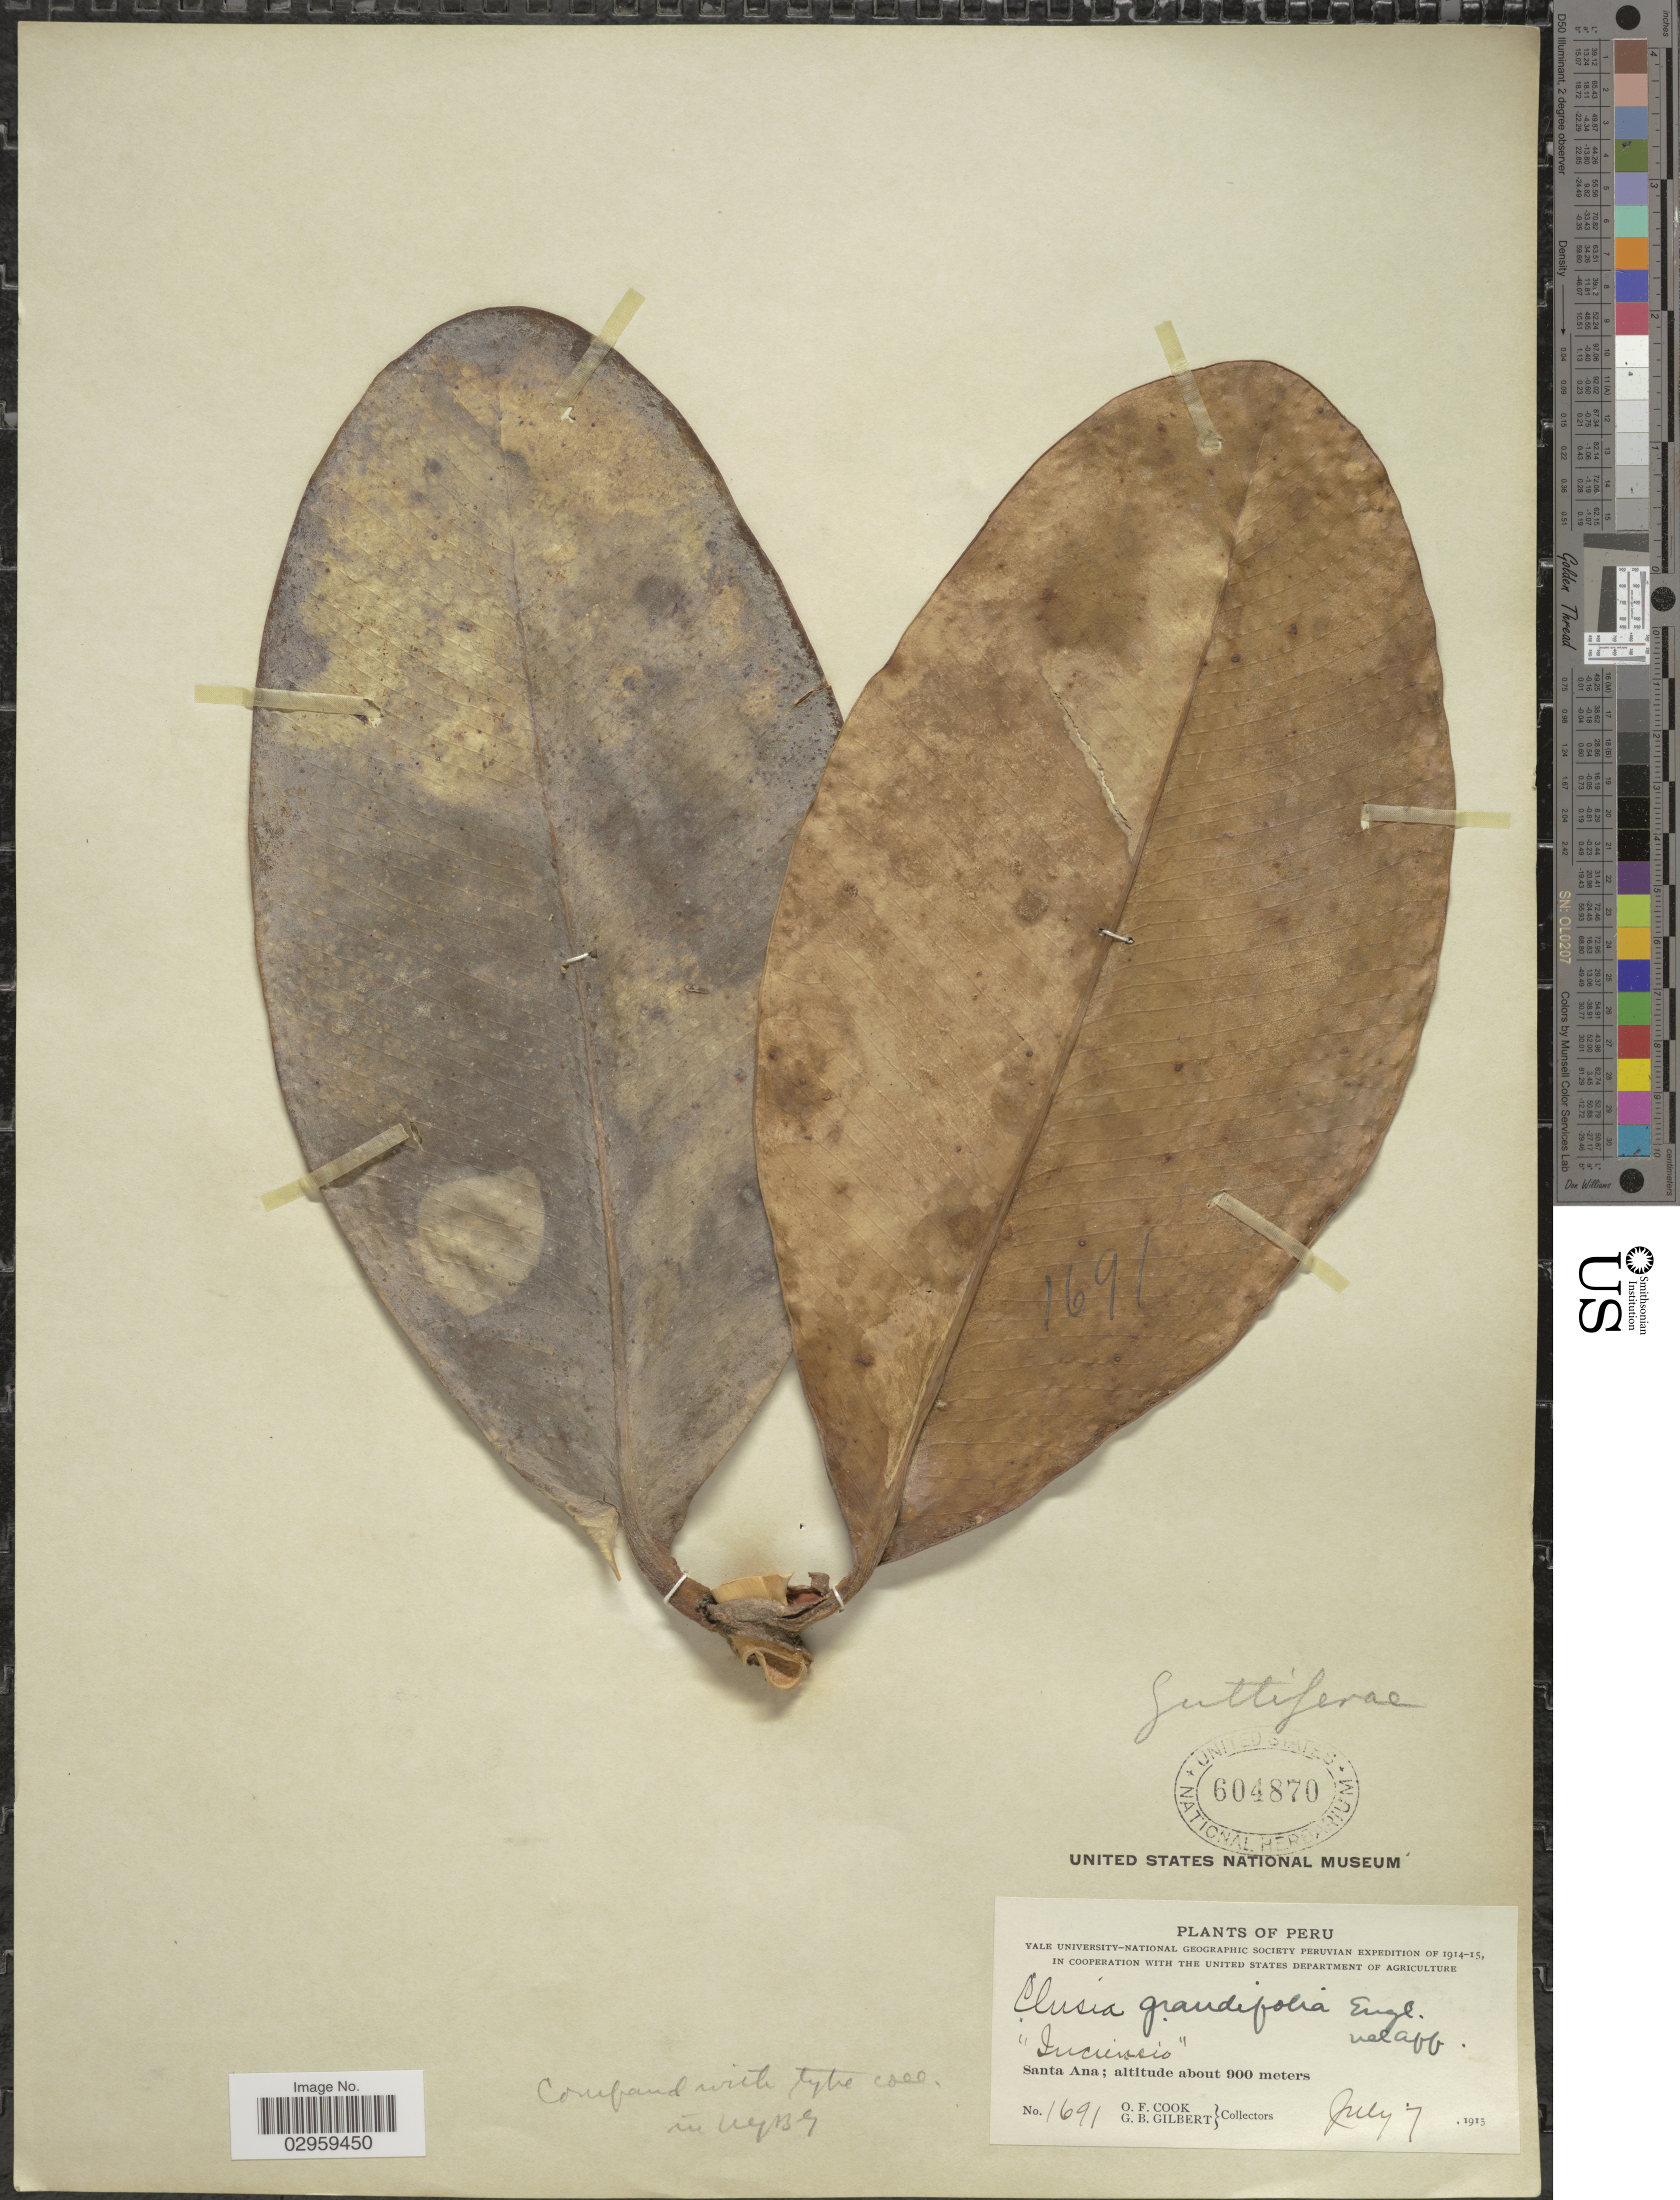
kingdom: Plantae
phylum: Tracheophyta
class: Magnoliopsida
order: Malpighiales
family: Clusiaceae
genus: Clusia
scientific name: Clusia grandifolia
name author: Engl.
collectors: O. F. Cook & G. B. Gilbert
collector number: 1691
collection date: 1915-07-07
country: Peru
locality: Santa Ana.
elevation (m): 900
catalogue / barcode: US 604870